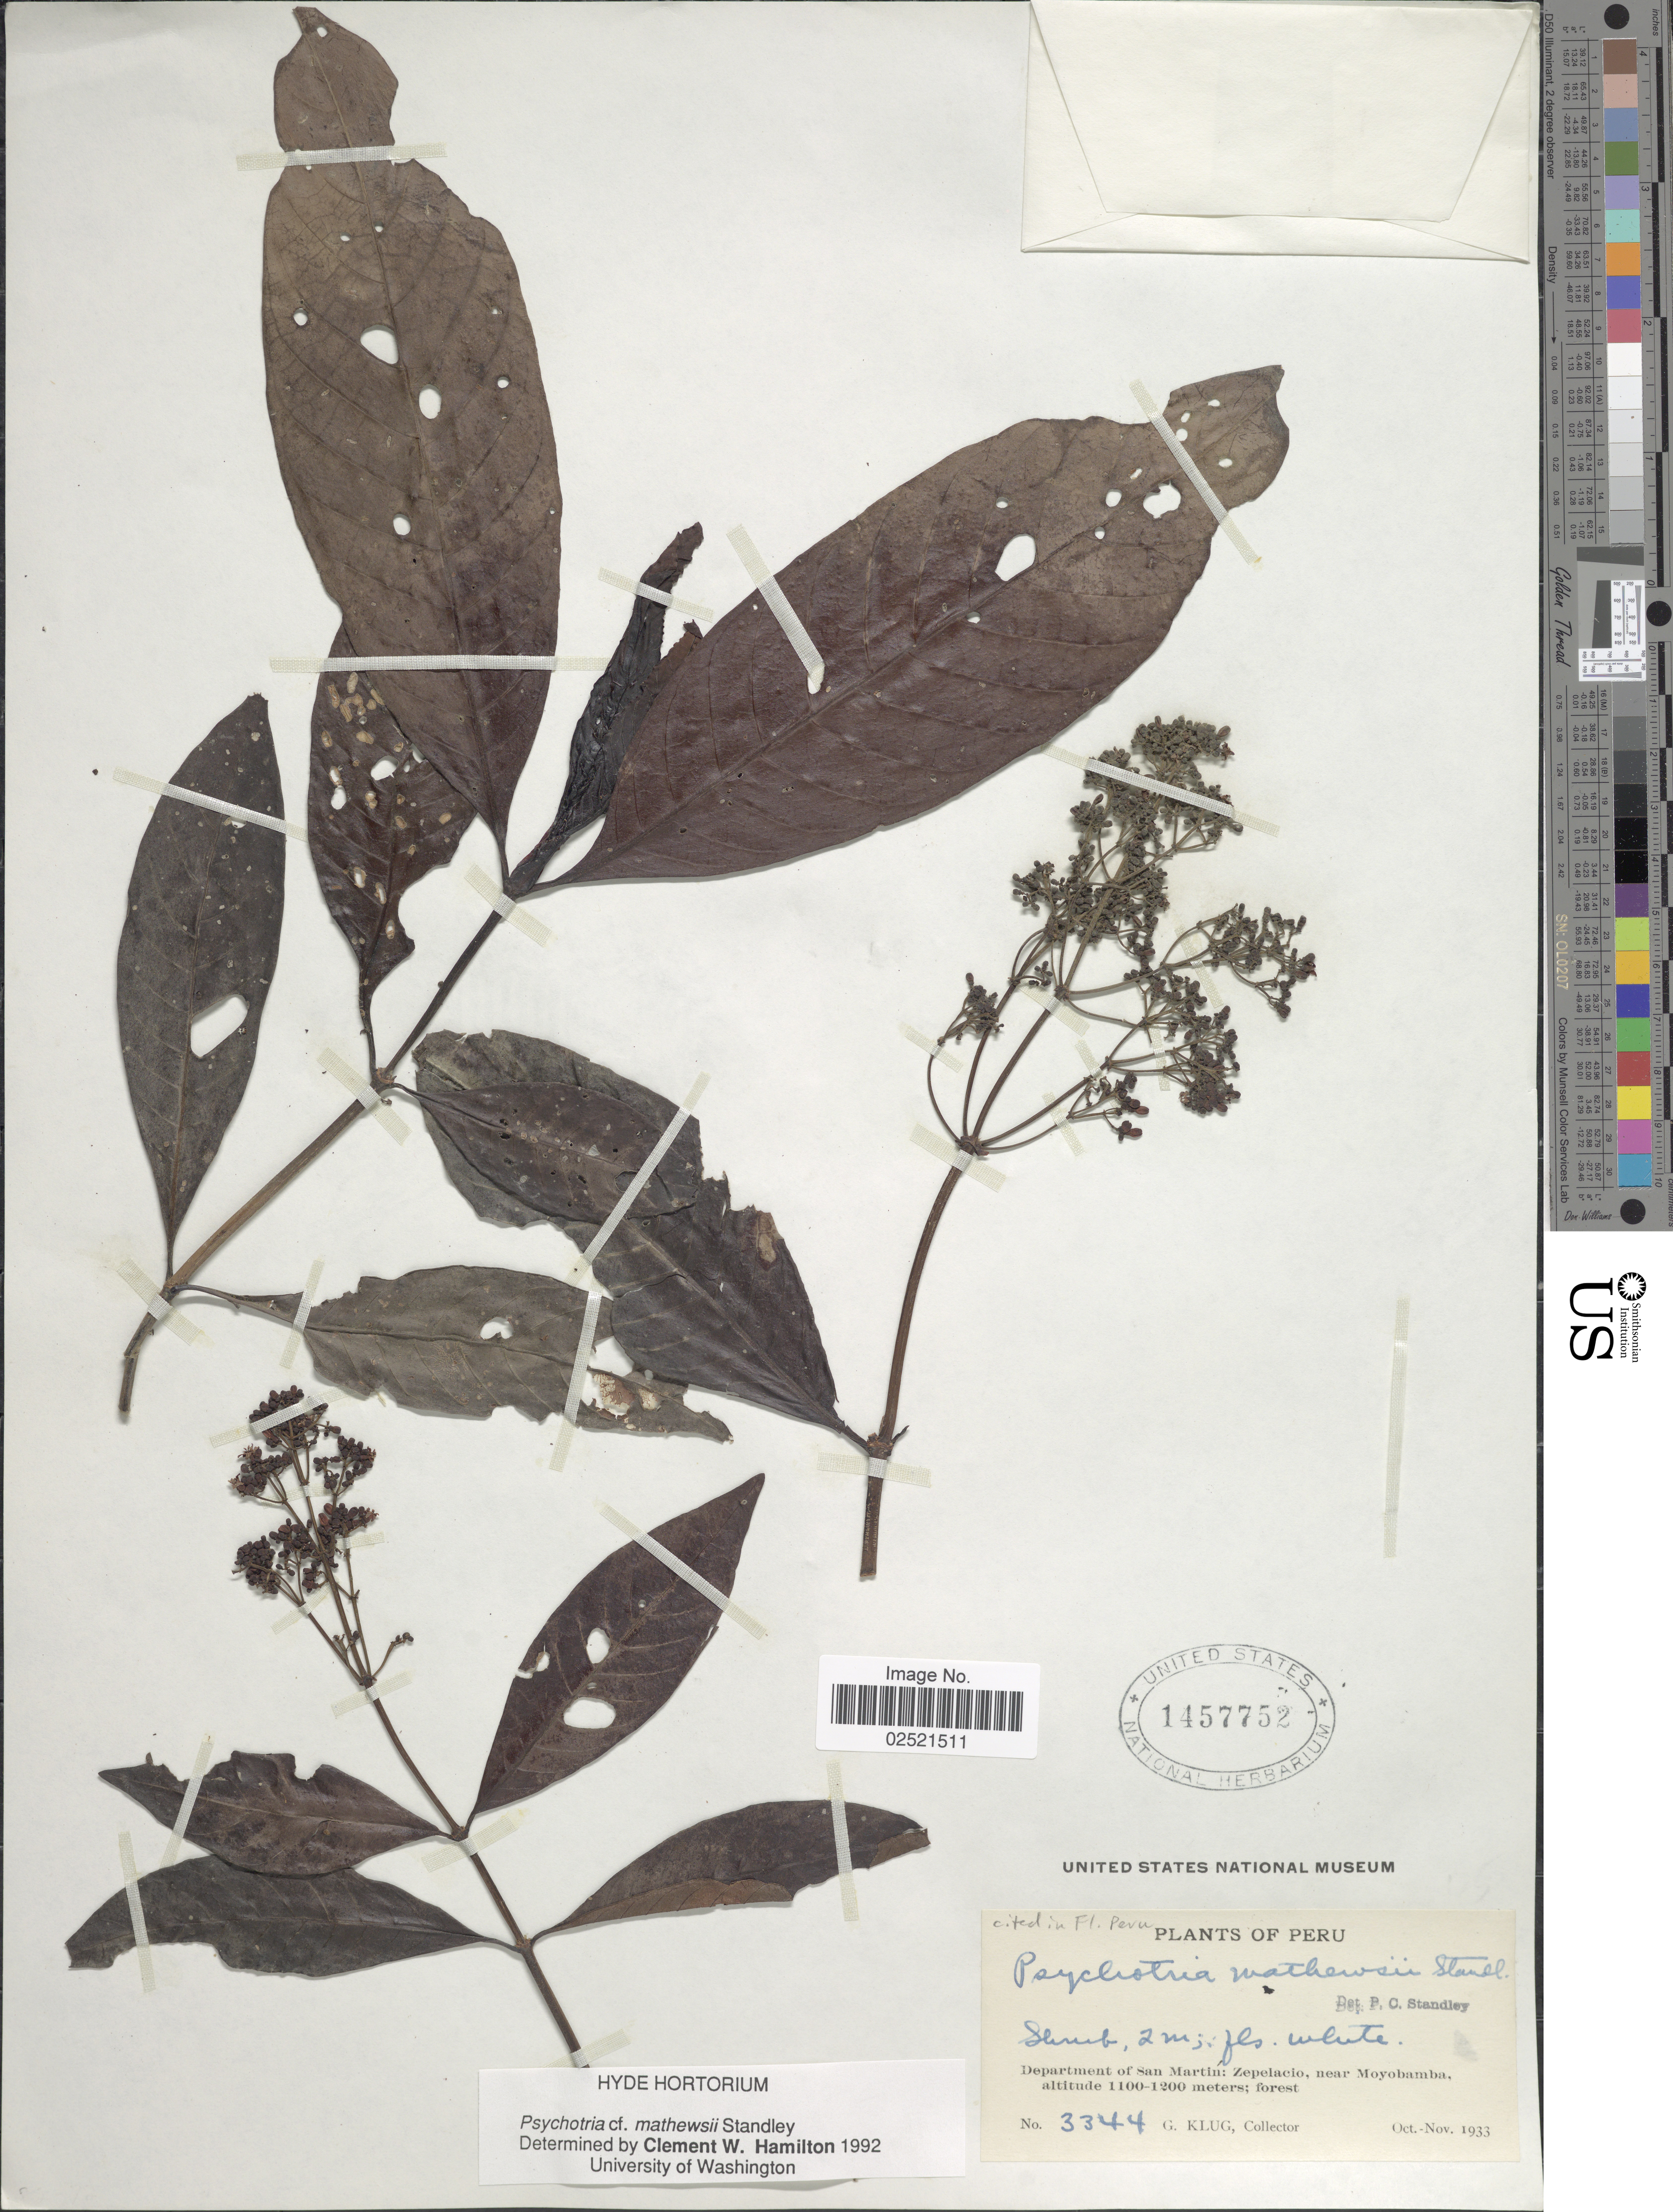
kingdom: Plantae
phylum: Tracheophyta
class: Magnoliopsida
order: Gentianales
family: Rubiaceae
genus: Psychotria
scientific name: Psychotria mathewsii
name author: Standl.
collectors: G. Klug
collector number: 3344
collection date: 1933-10/1933-11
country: Peru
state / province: San Martín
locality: Zepelacio, near Moyobamba.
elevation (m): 1100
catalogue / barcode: US 1457752